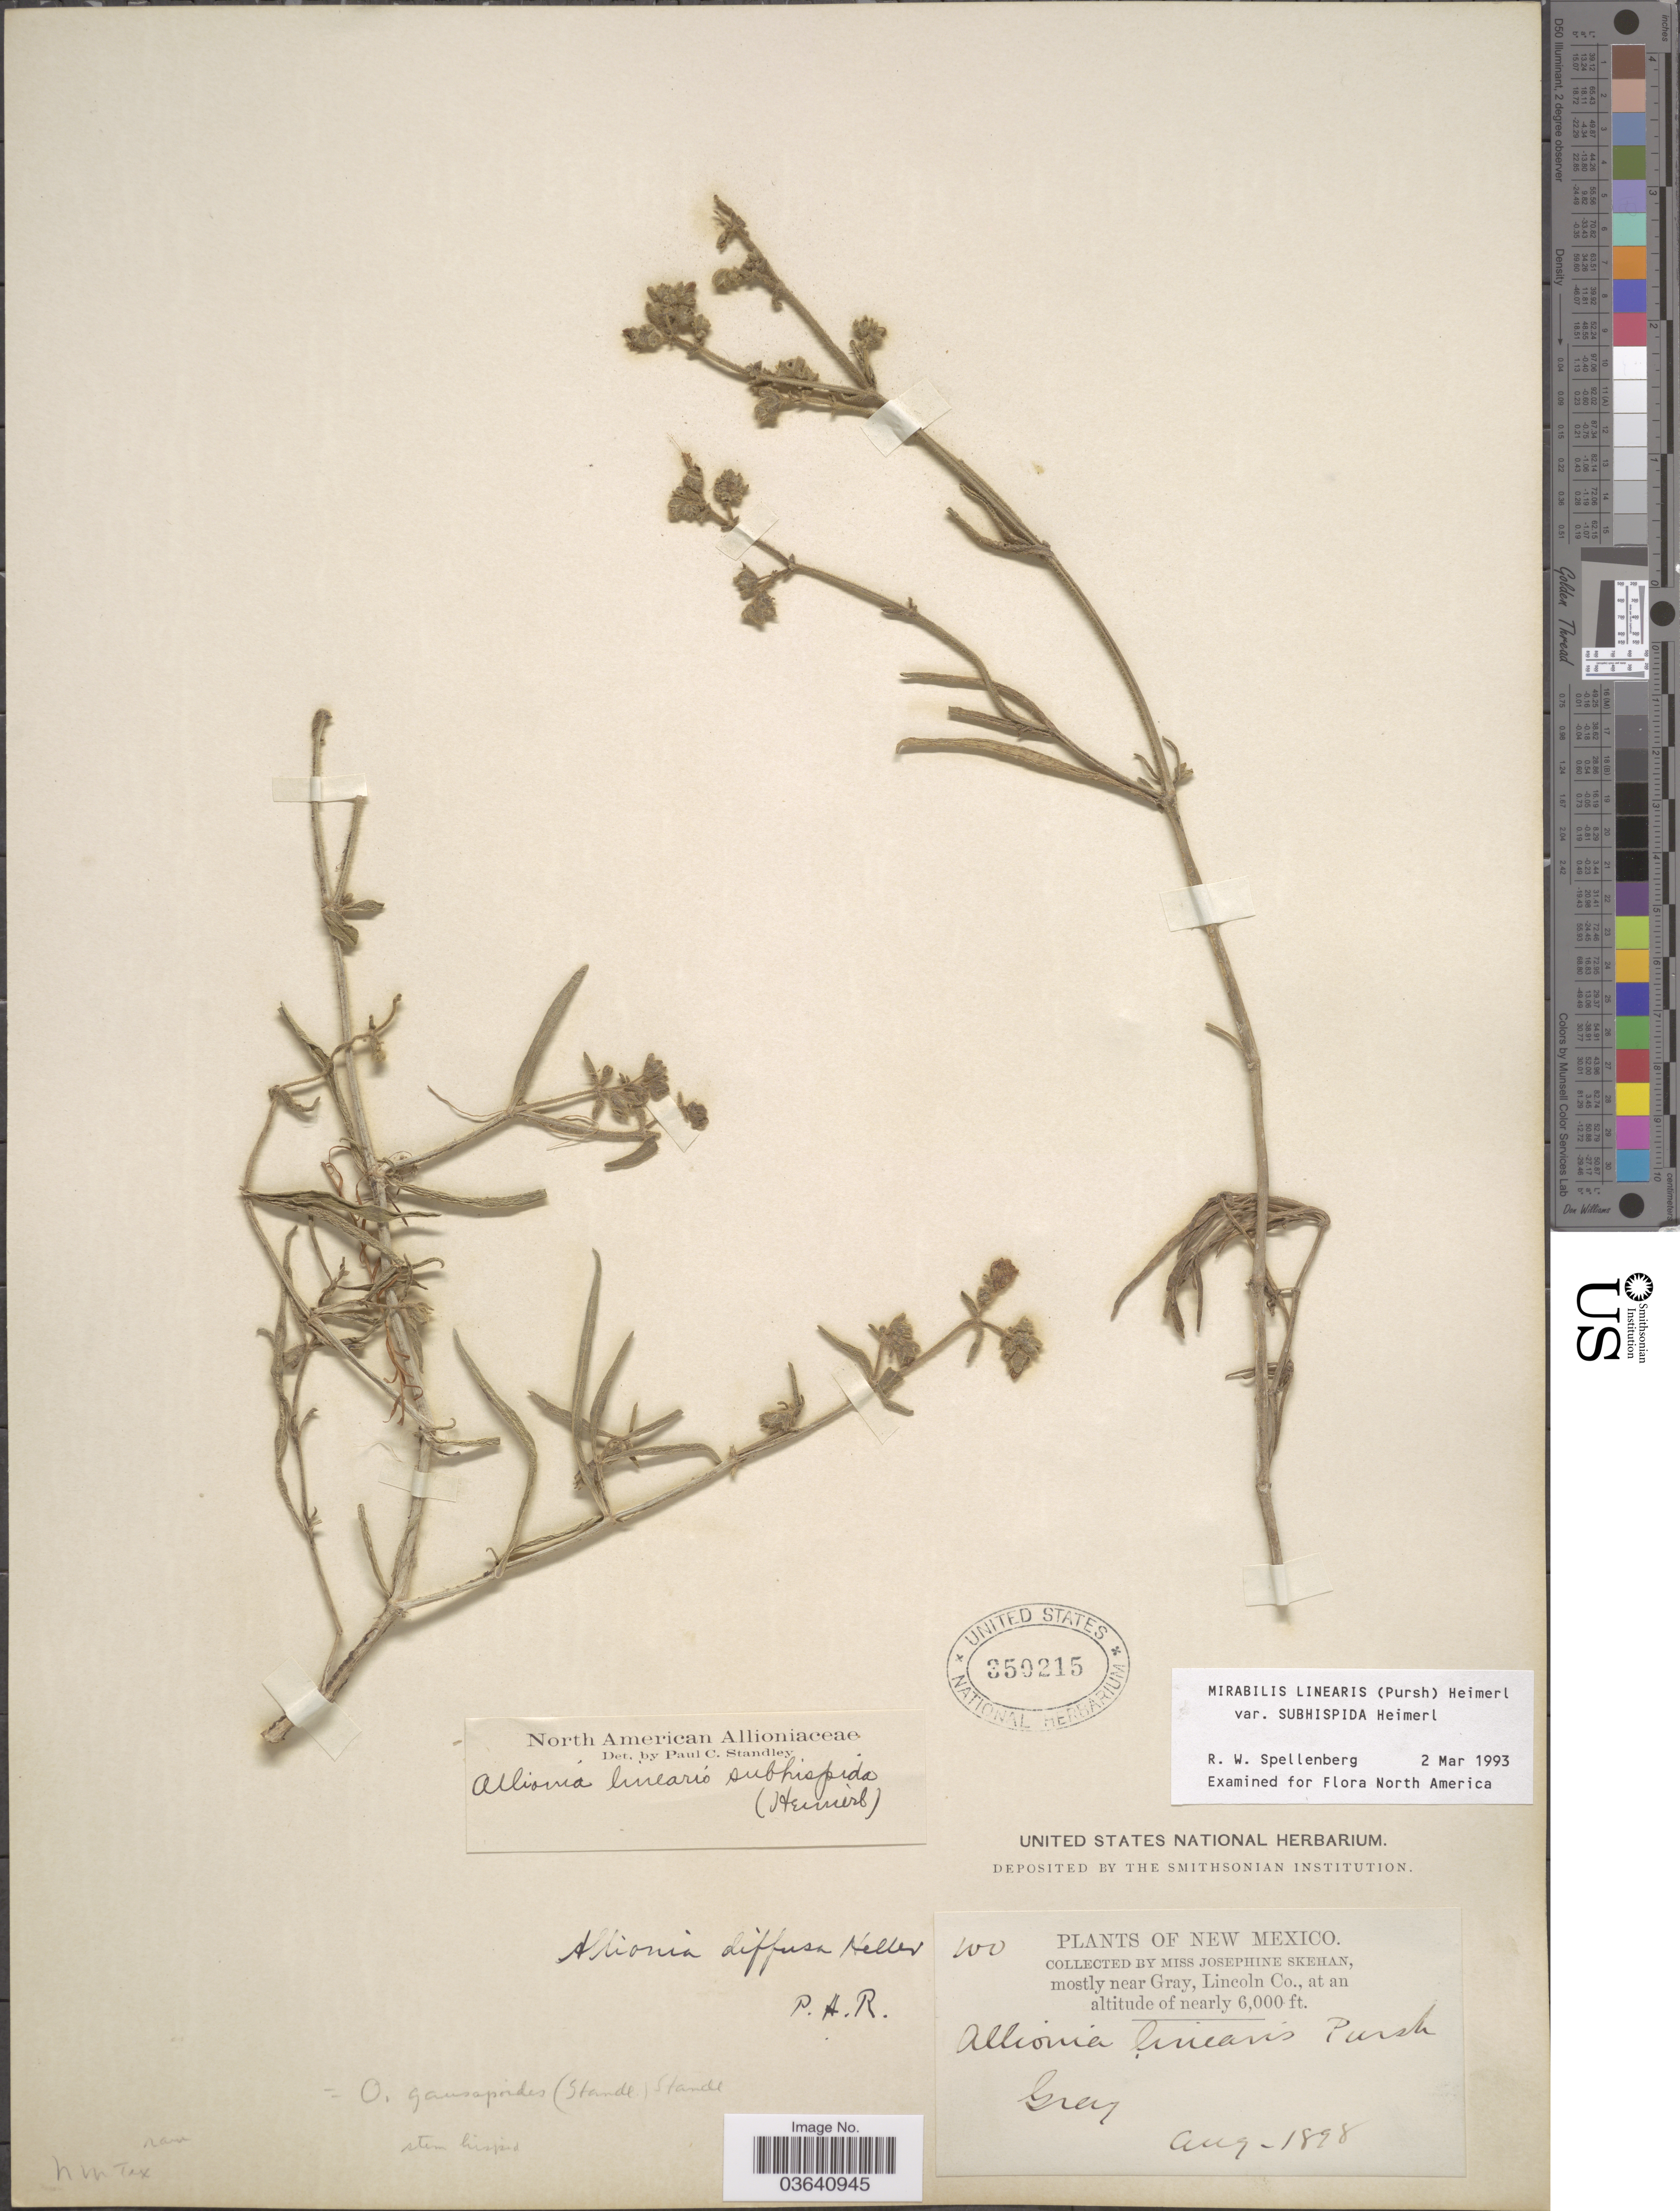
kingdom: Plantae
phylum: Tracheophyta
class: Magnoliopsida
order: Caryophyllales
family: Nyctaginaceae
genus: Mirabilis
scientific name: Mirabilis linearis var. subhispida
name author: (Heimerl) Spellenb.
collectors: J. Skehan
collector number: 100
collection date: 1898-08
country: United States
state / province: New Mexico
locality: Mostly near Gray, Lincoln Co. Gray.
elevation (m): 1829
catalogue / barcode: US 350215